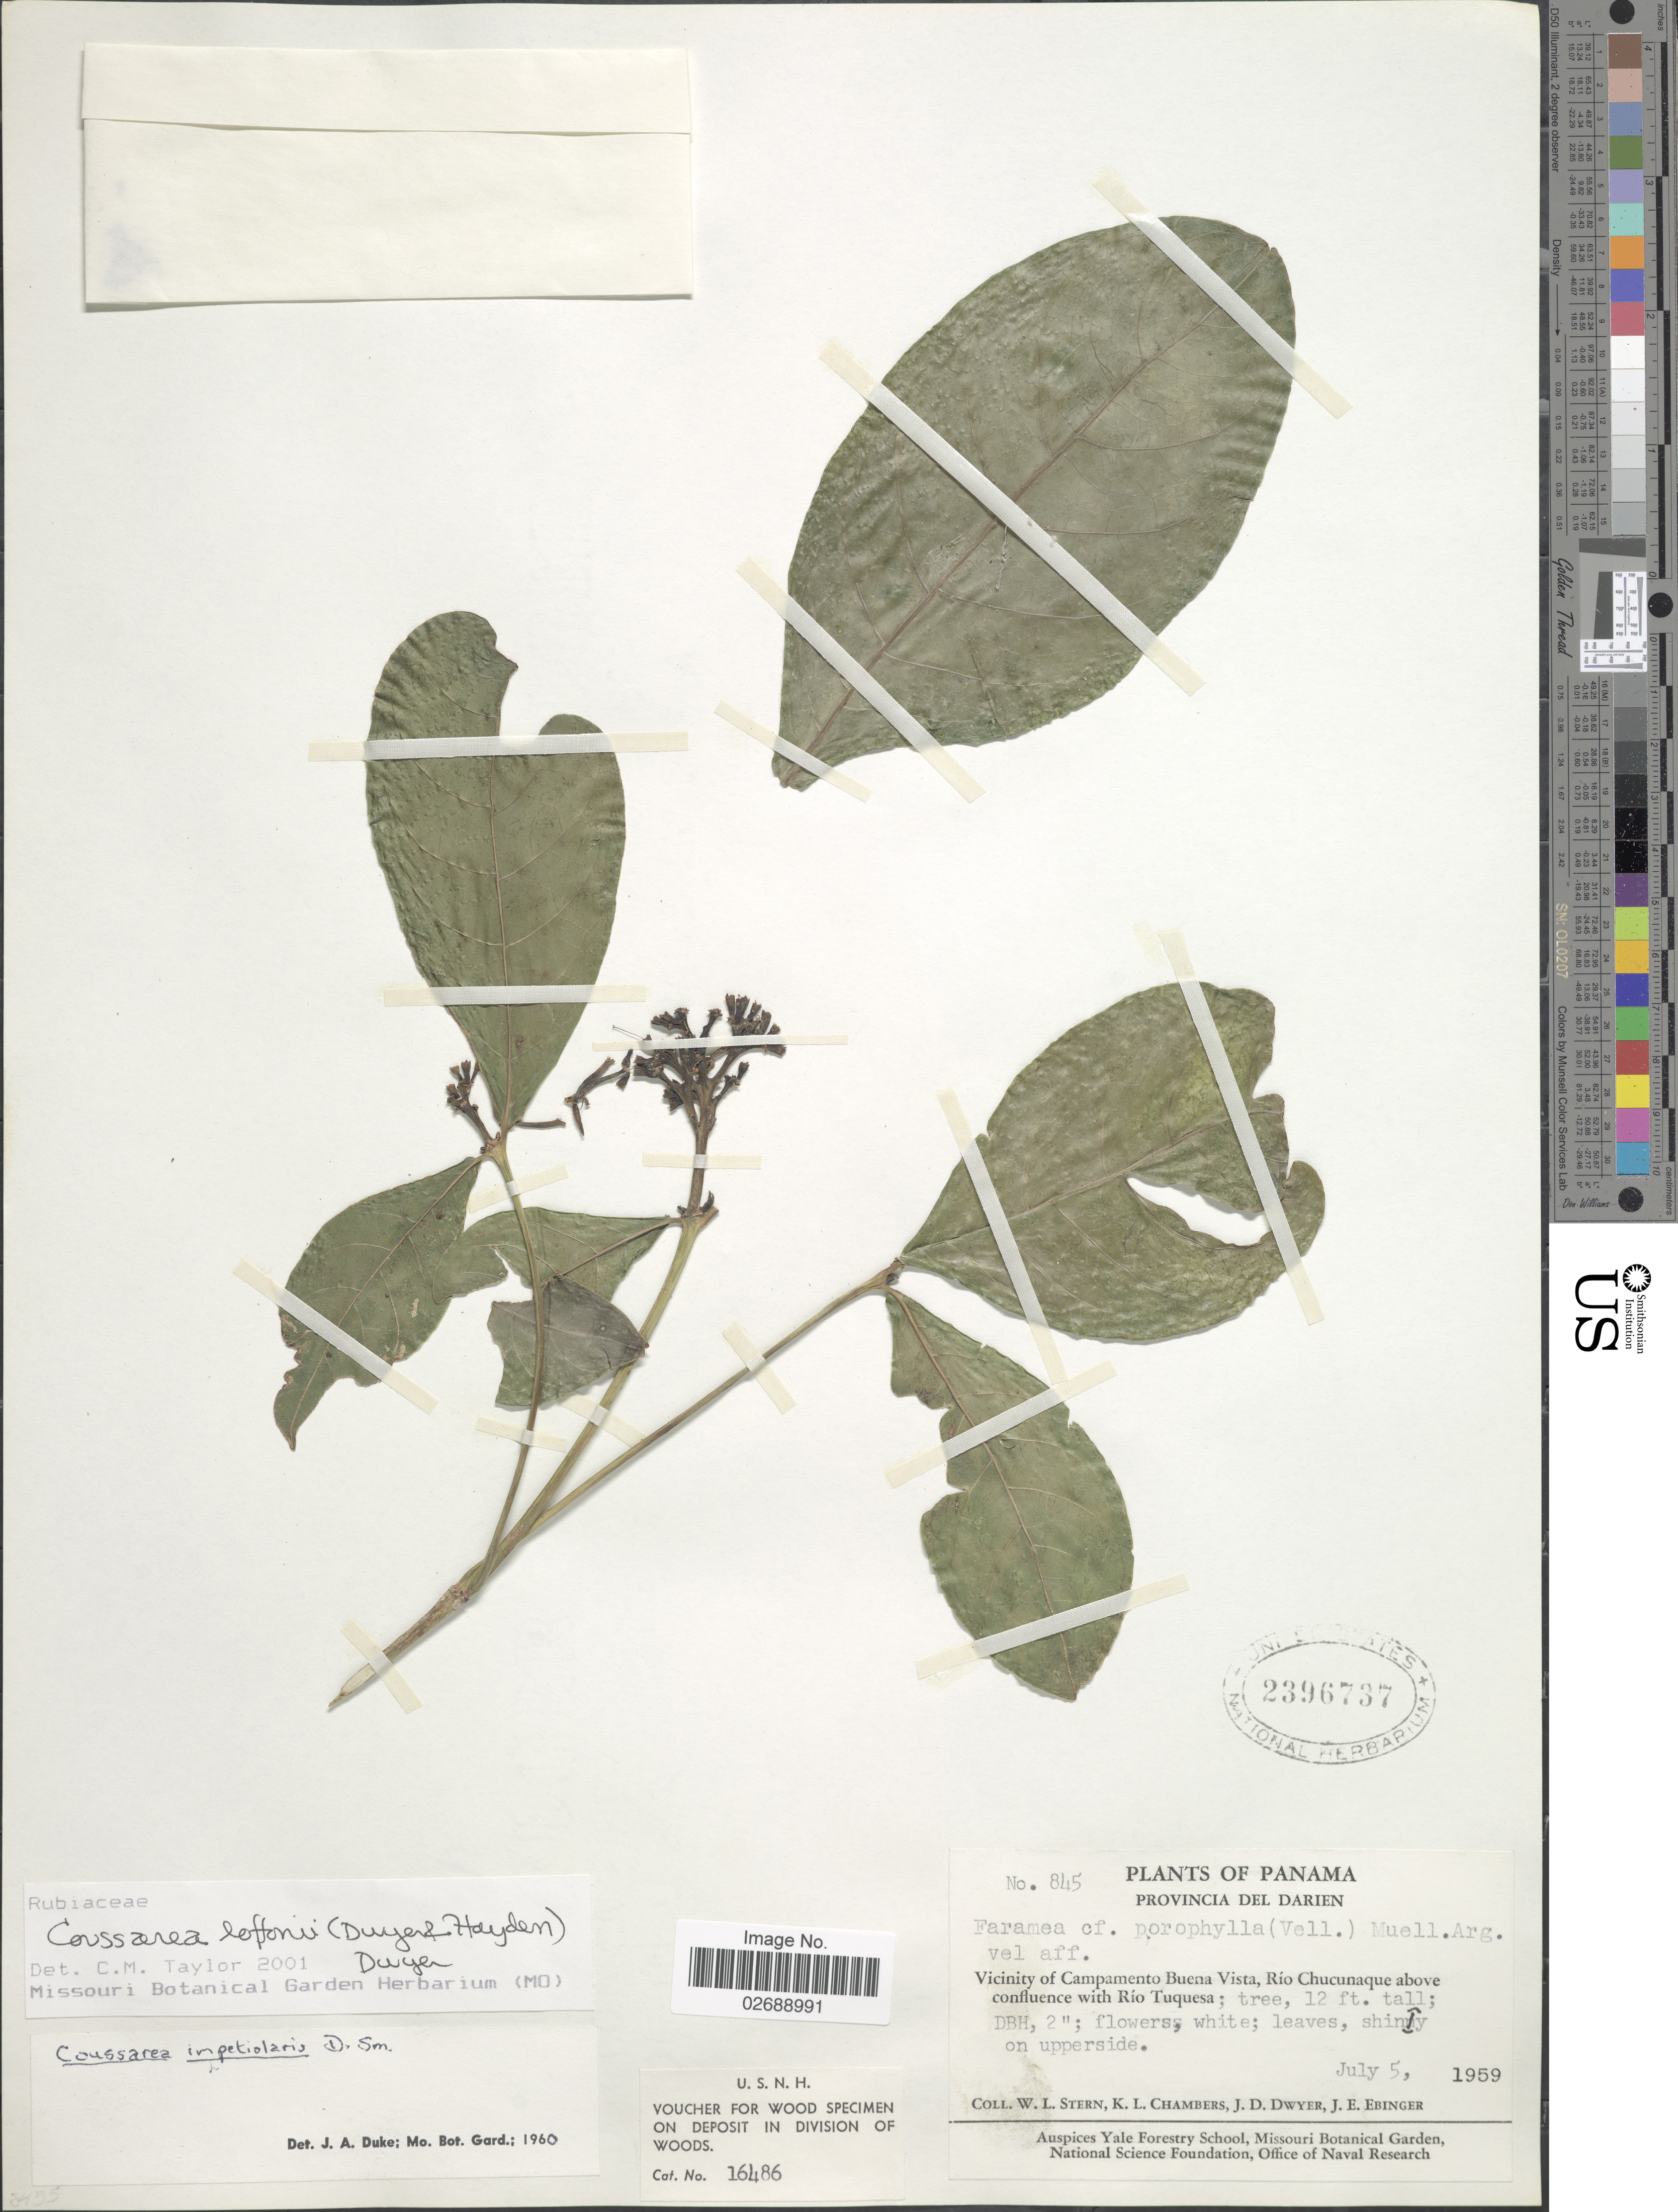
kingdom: Plantae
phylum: Tracheophyta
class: Magnoliopsida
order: Gentianales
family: Rubiaceae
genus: Coussarea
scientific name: Coussarea loftonii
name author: (Dwyer & M.V. Hayden) Dwyer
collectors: W. L. Stern, K. Chambers, J. D. Dwyer & J. Ebinger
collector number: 845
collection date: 1959-07-05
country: Panama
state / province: Darién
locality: Vicinity of Campamento Buena Vista, Rio Chucunaque above confluence with Rio Tuquesa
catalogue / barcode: US 2396737